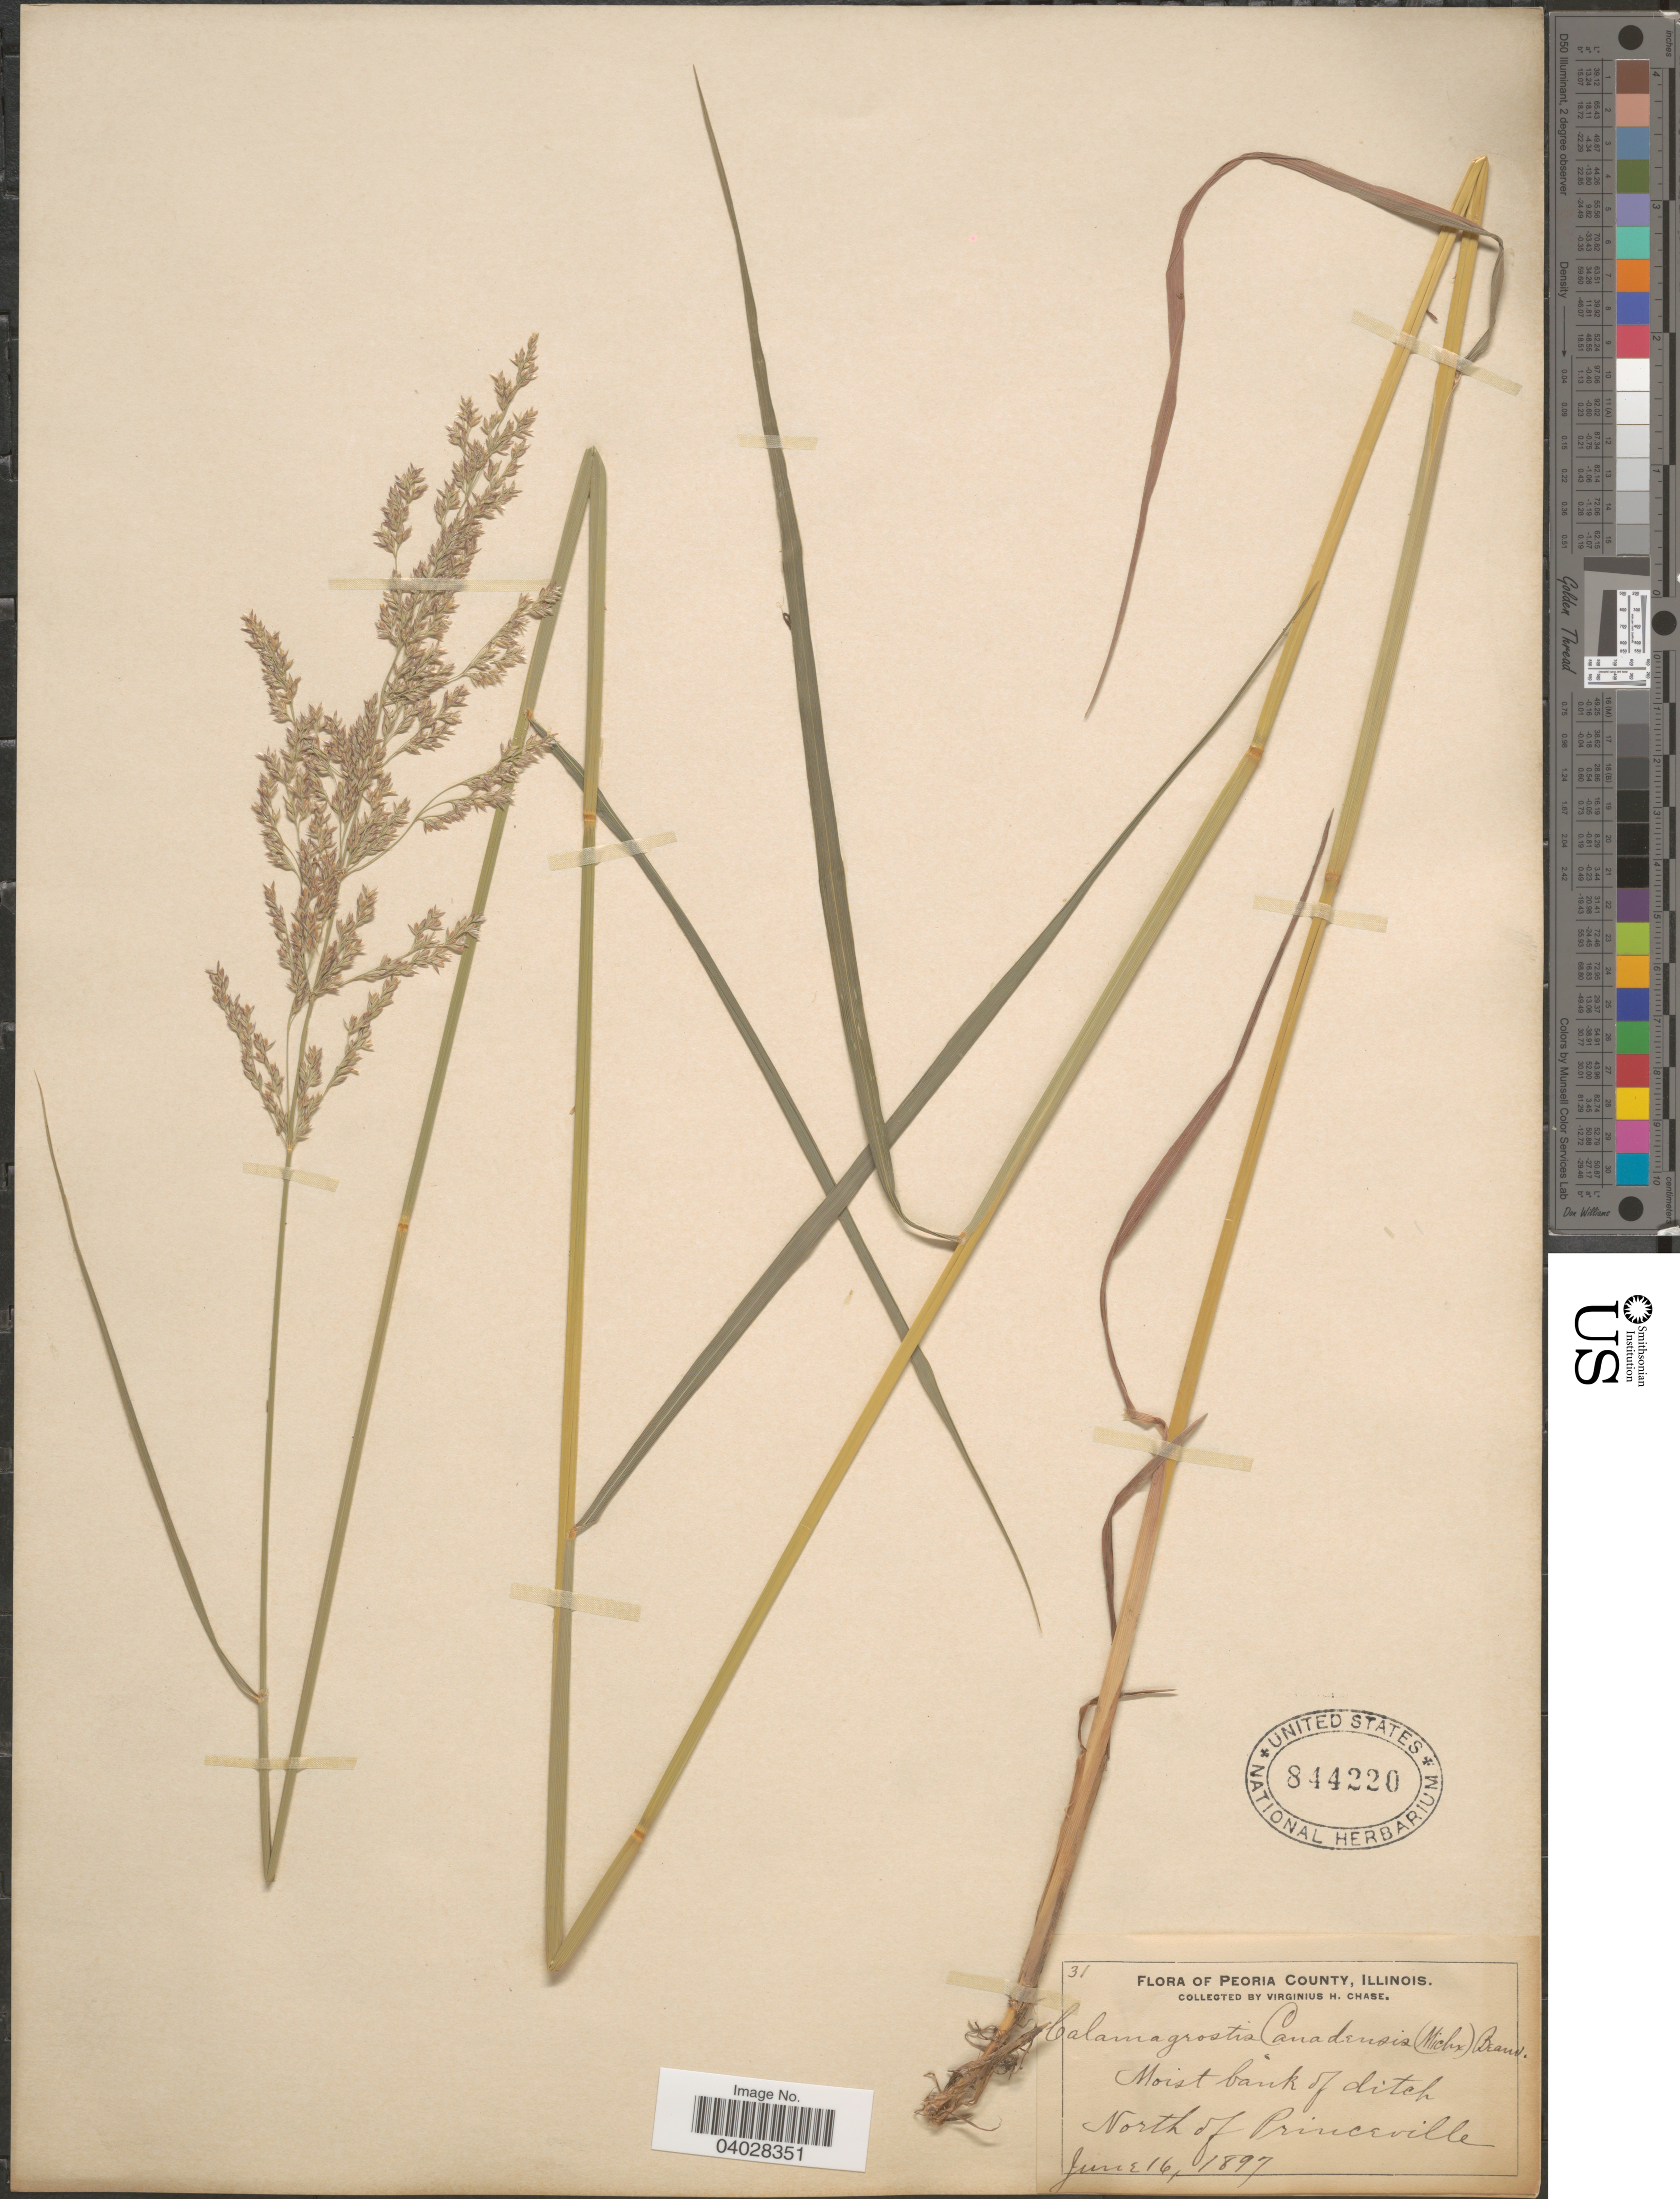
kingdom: Plantae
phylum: Tracheophyta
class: Liliopsida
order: Poales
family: Poaceae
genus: Calamagrostis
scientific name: Calamagrostis canadensis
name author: (Michx.) P. Beauv.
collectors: V. H. Chase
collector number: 31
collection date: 1897-06-16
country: United States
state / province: Illinois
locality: Peoria County. North of Princeville.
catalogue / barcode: US 844220